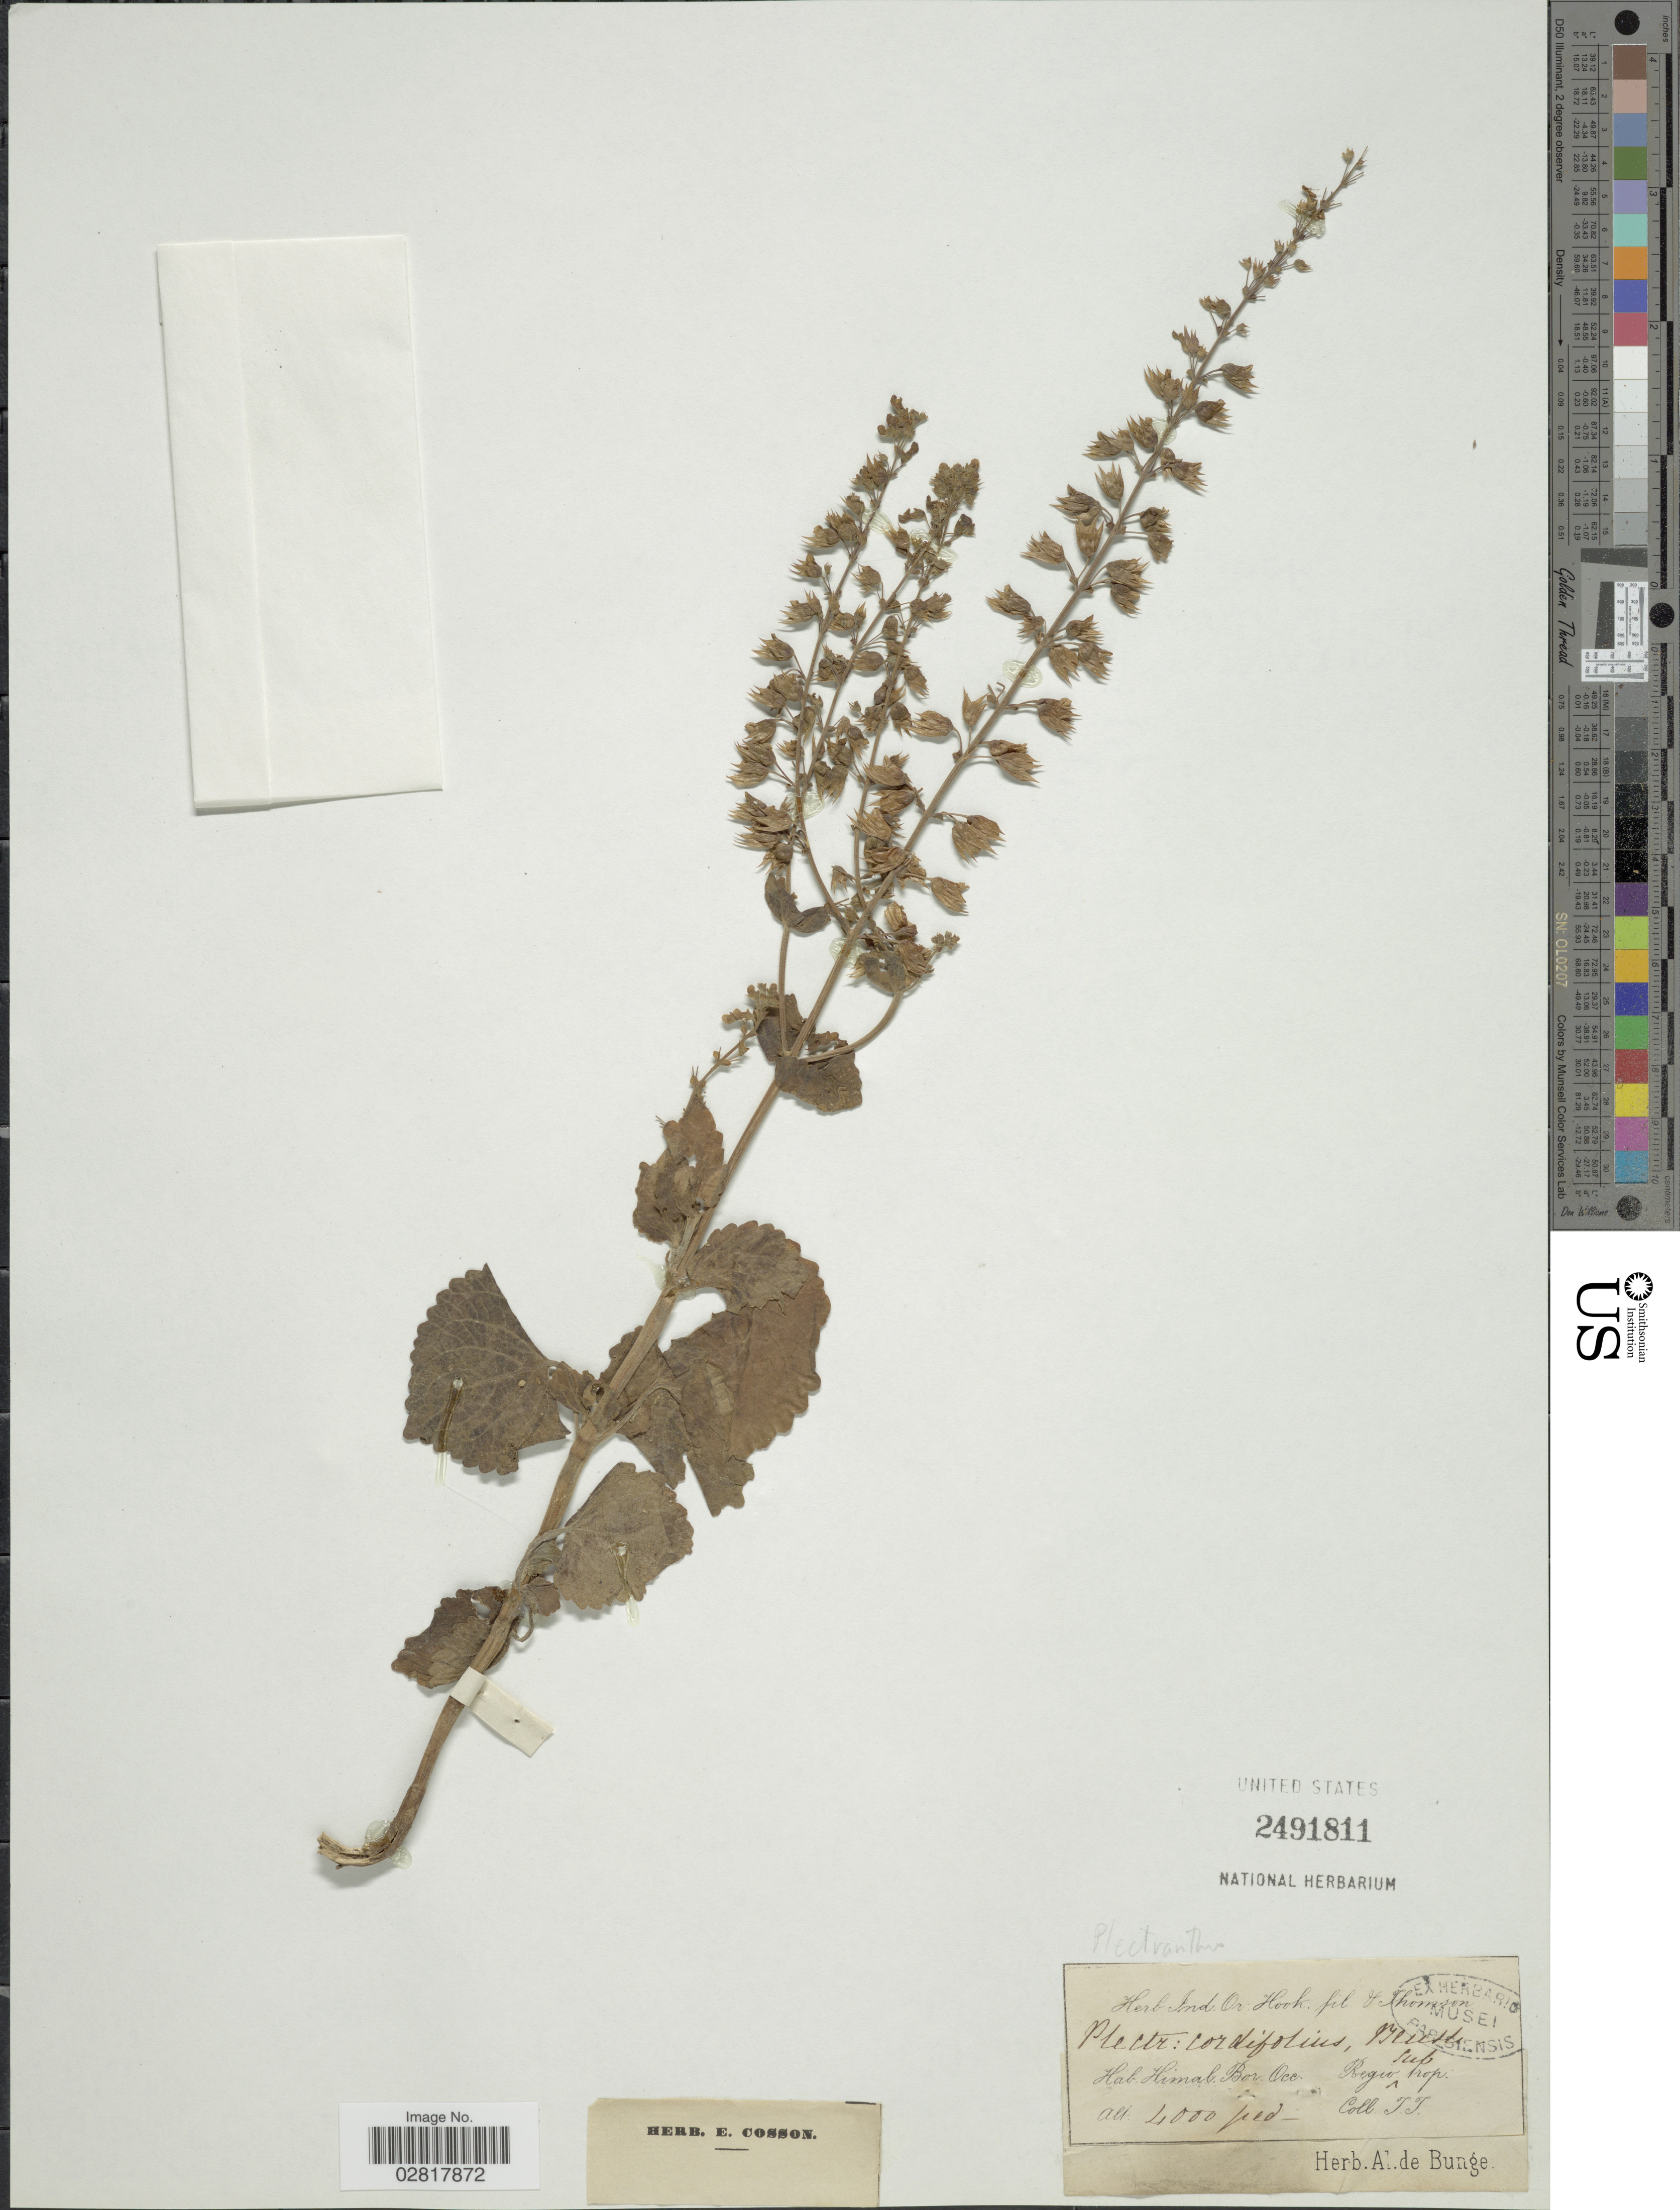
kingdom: Plantae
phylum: Tracheophyta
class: Magnoliopsida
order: Lamiales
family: Lamiaceae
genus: Plectranthus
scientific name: Plectranthus cordifolius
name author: D. Don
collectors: T. Thomson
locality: Himal Bor. Occ. Regio trop.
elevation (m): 1219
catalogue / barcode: US 2491811